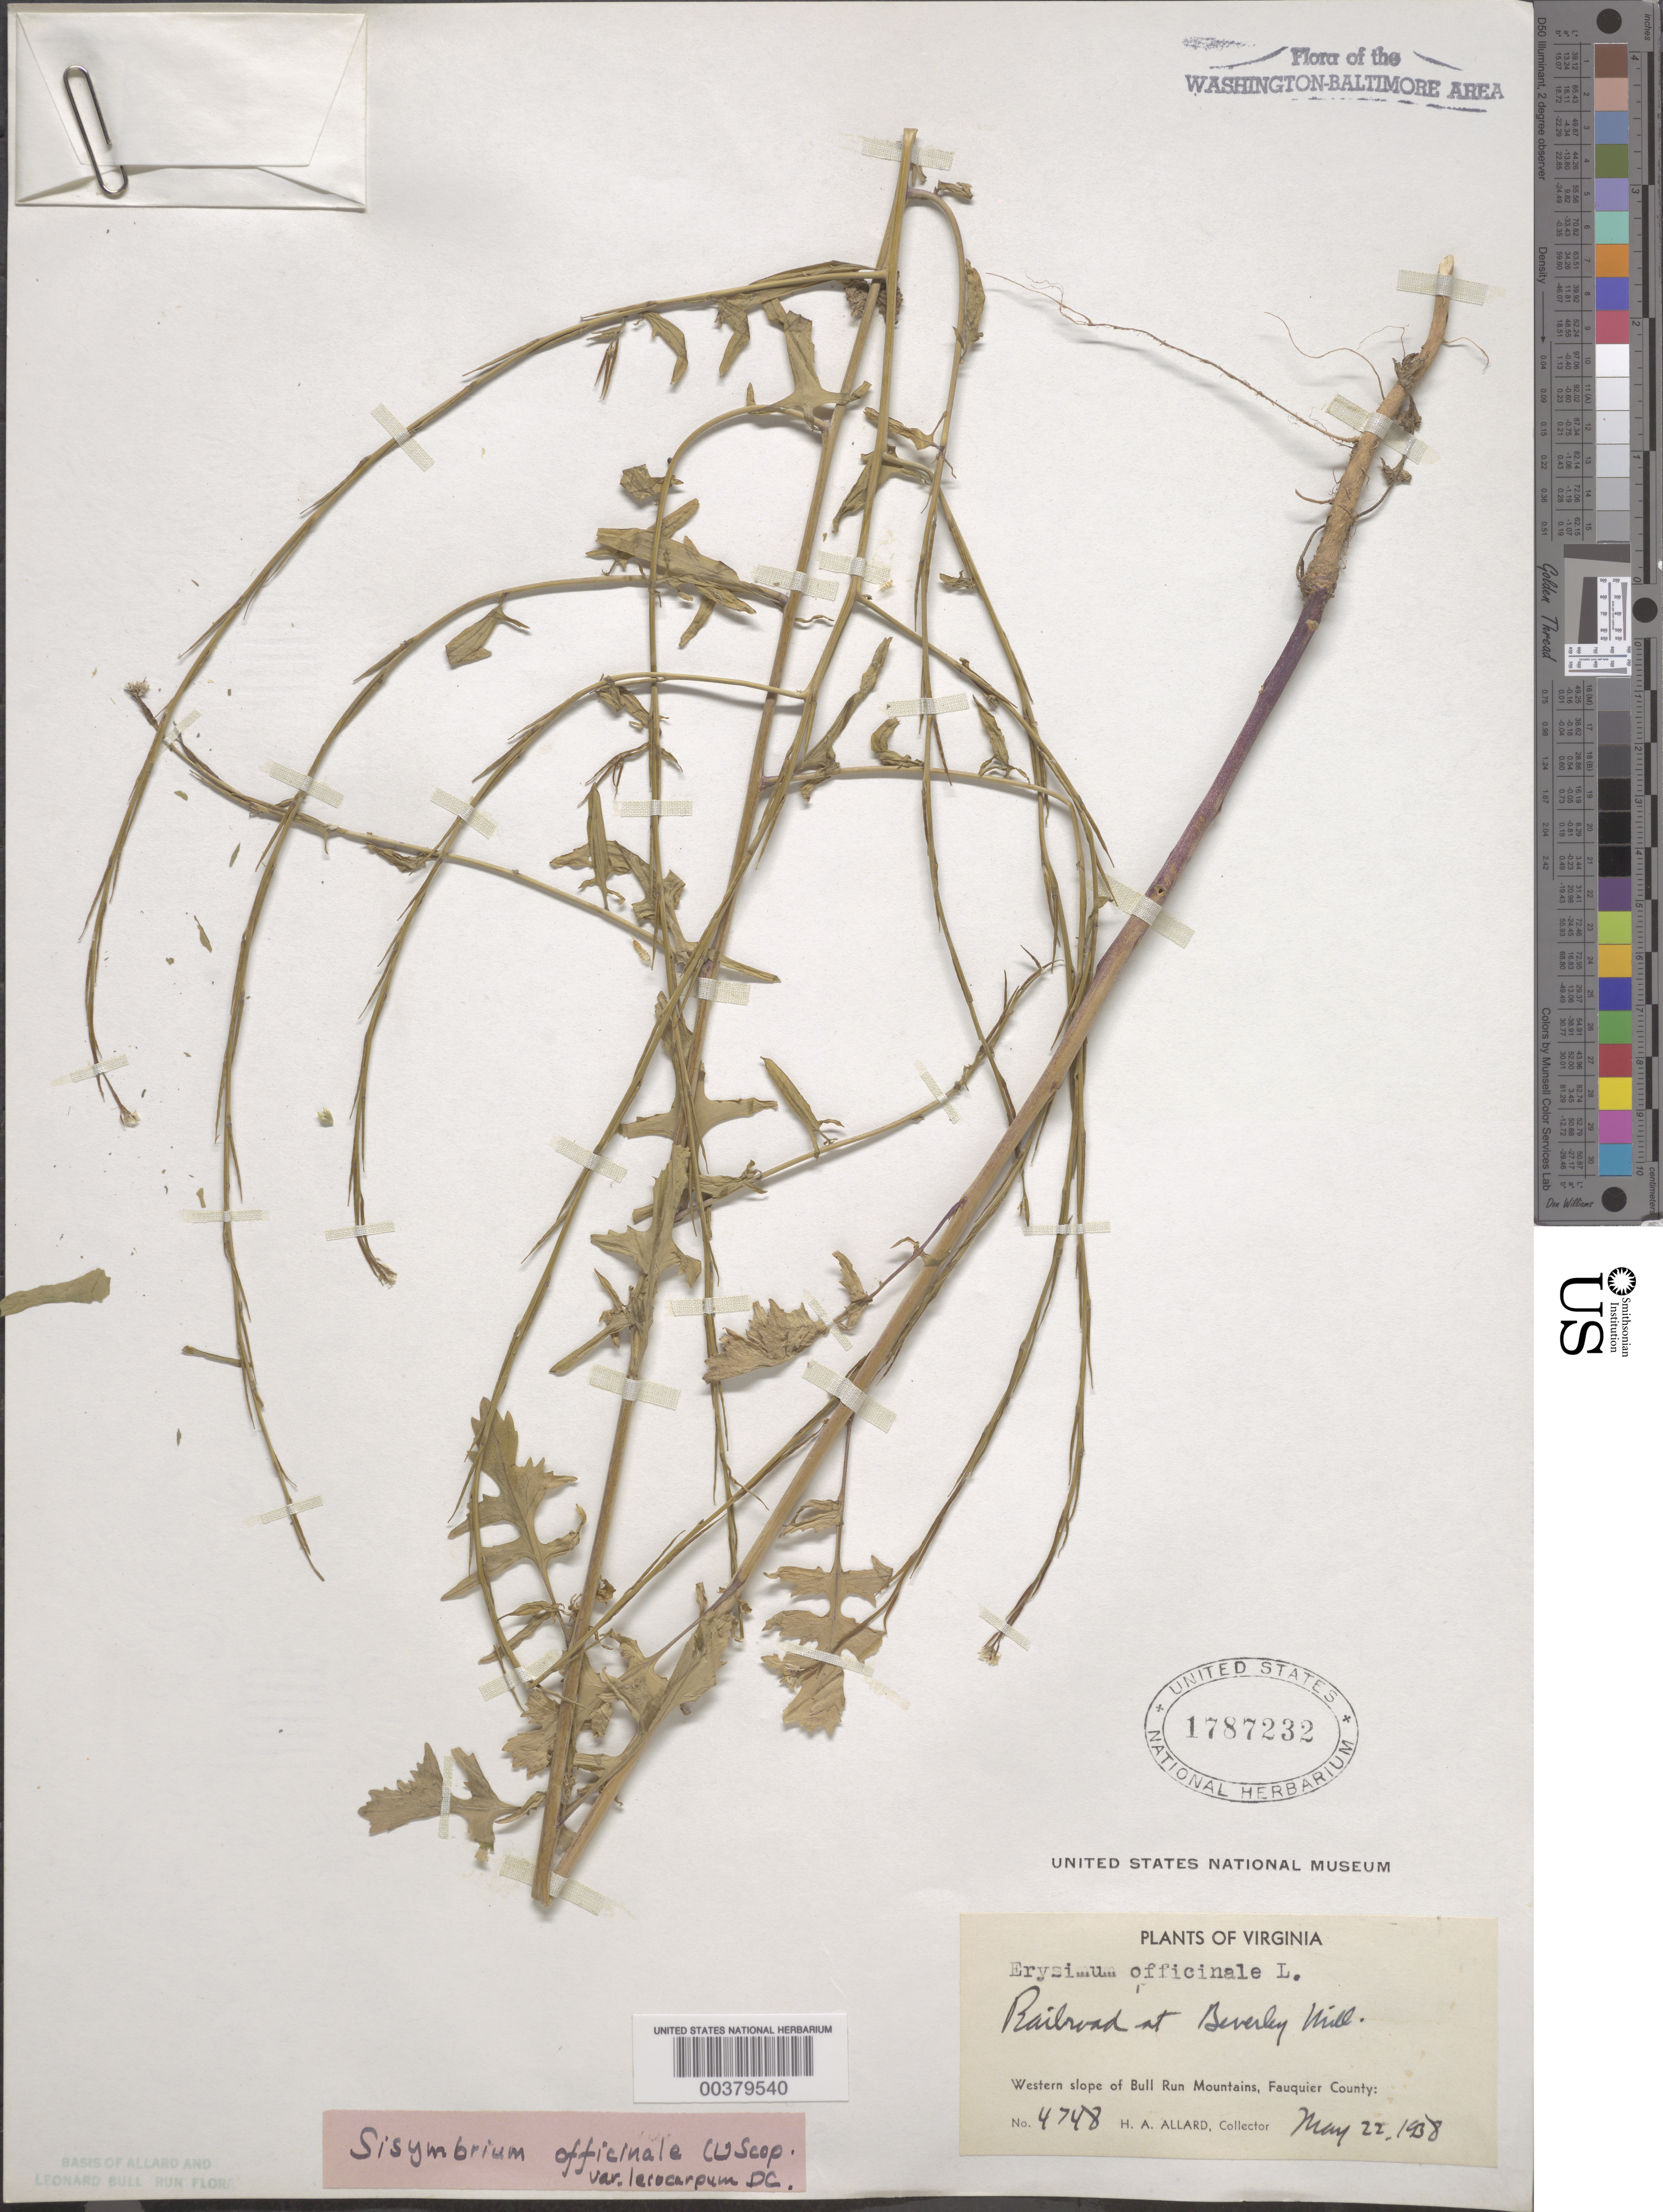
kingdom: Plantae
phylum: Tracheophyta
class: Magnoliopsida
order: Brassicales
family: Brassicaceae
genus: Sisymbrium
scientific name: Sisymbrium officinale var. leiocarpum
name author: DC.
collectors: H. A. Allard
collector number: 4748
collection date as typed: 22 May 1938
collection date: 1938-05-22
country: United States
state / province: Virginia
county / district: Fauquier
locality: Beverley Mill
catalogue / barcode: US 1787232